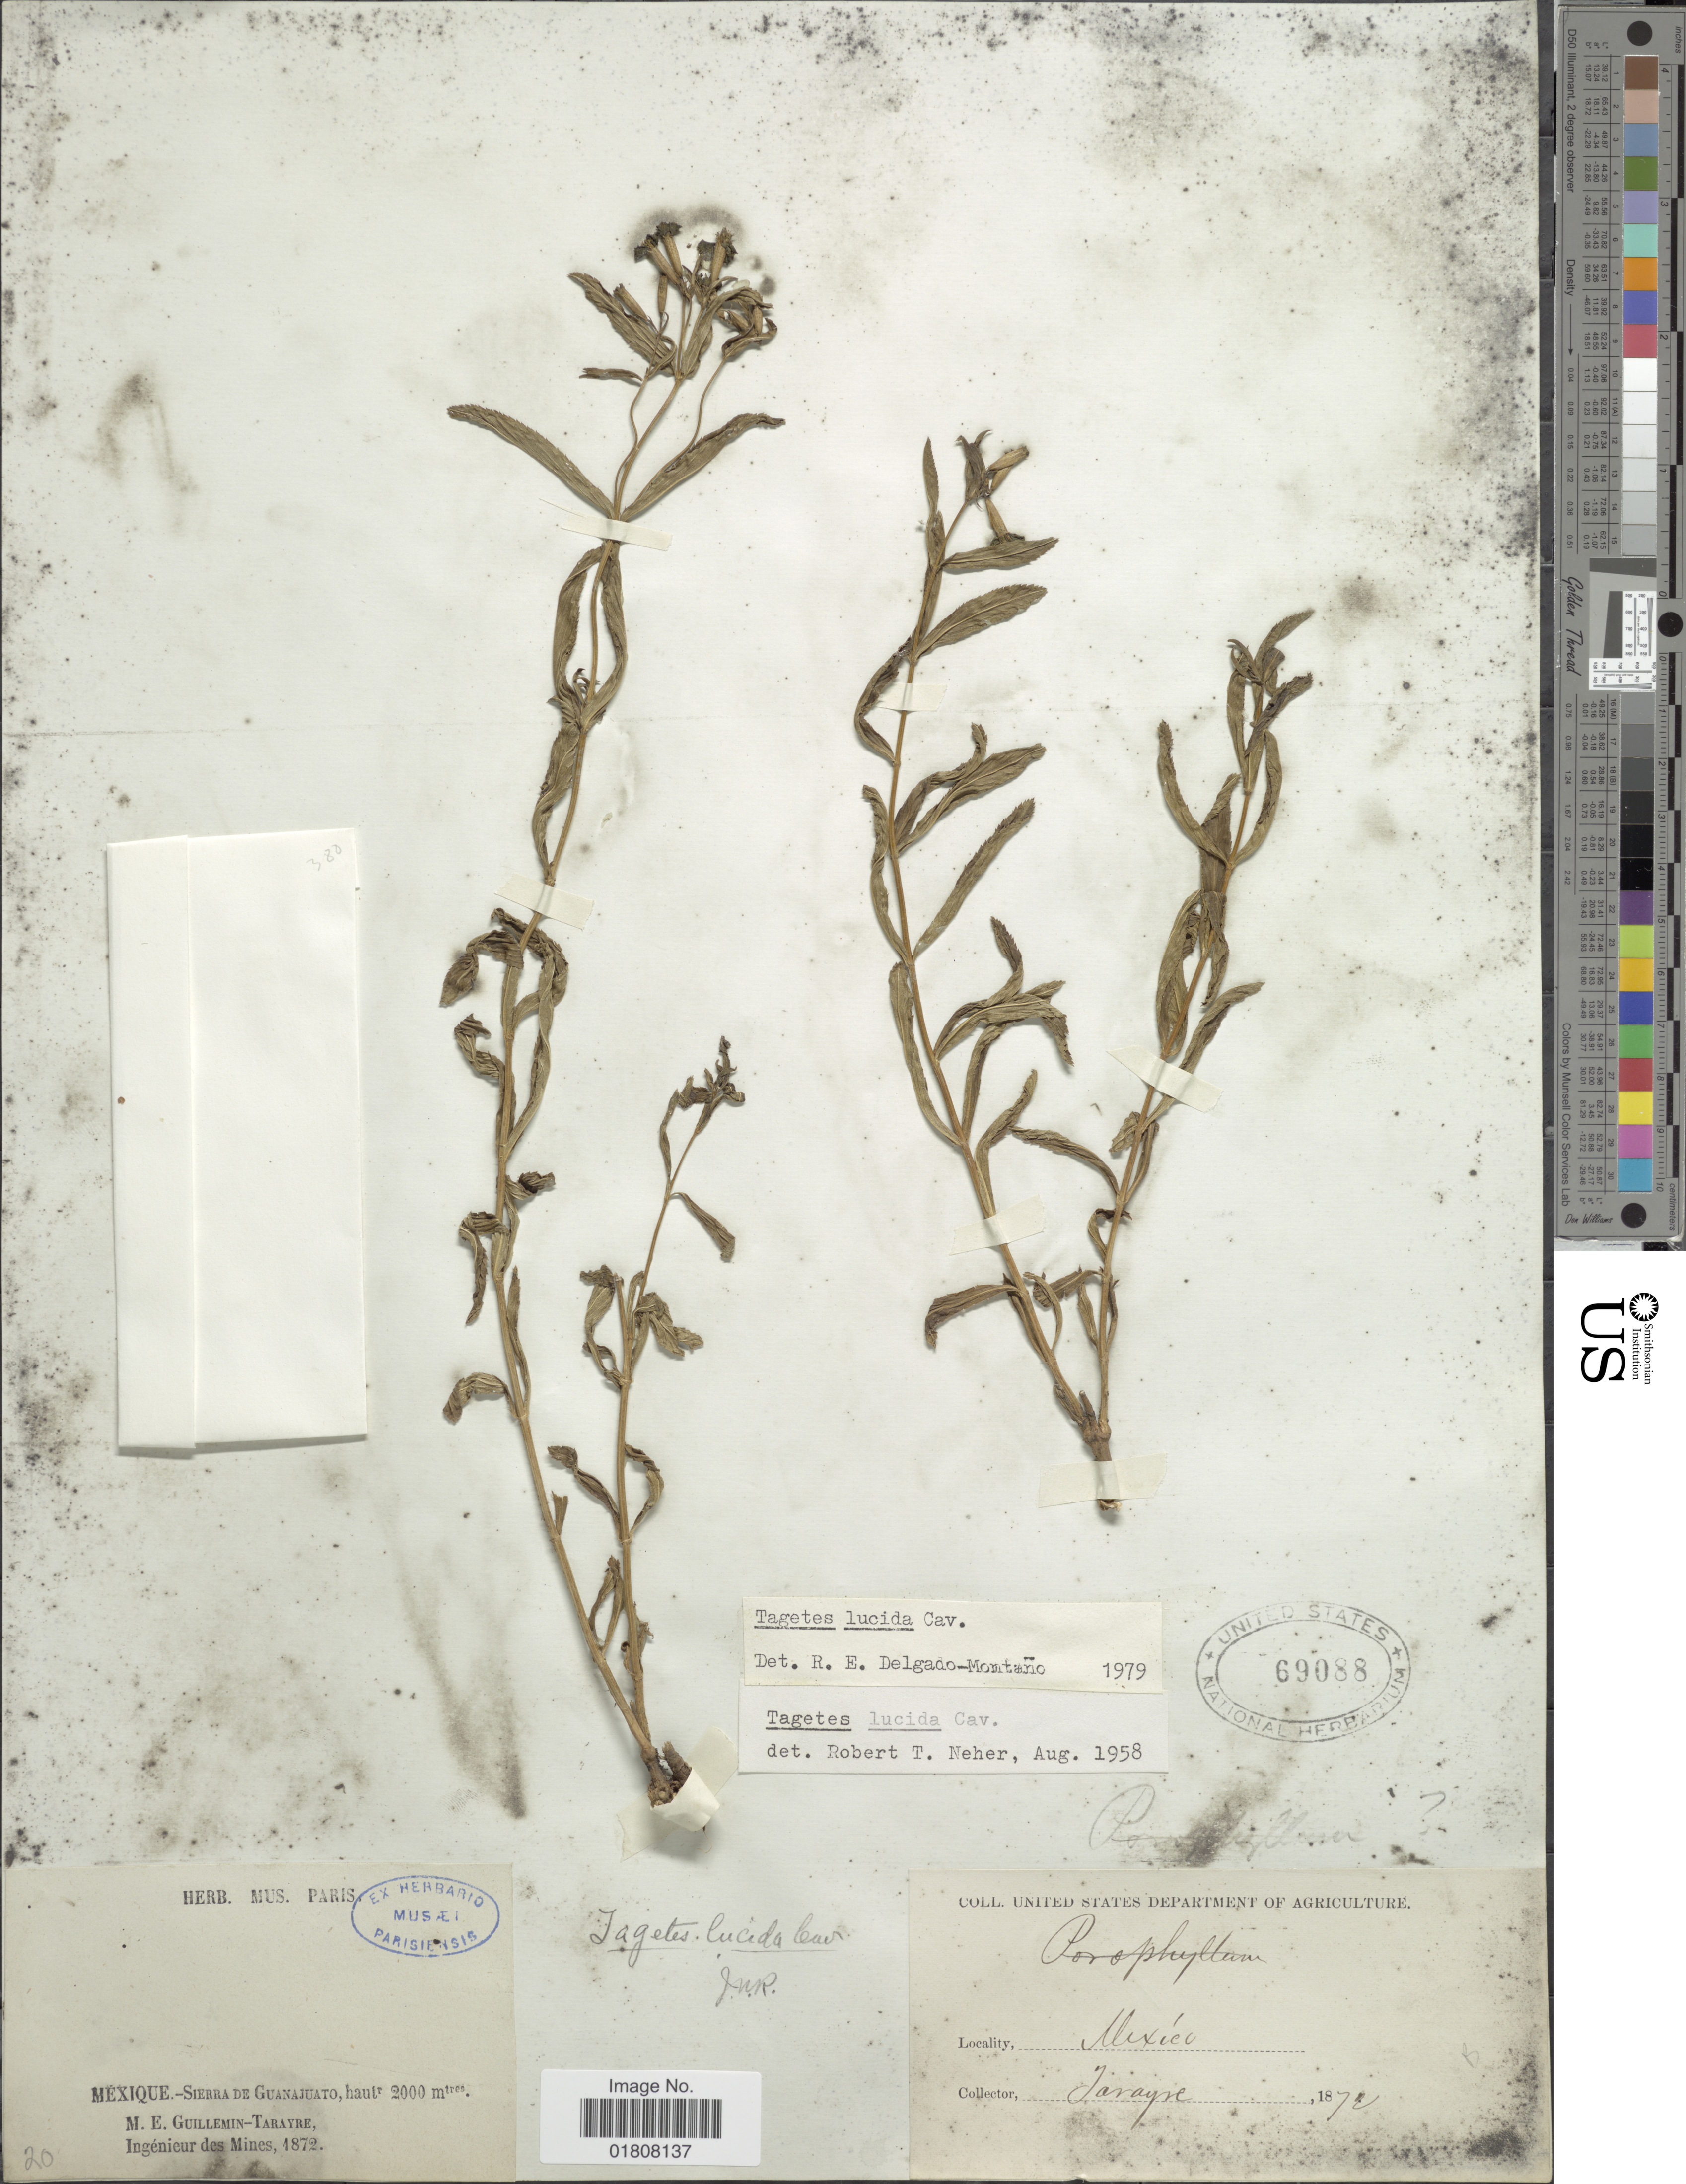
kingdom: Plantae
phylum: Tracheophyta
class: Magnoliopsida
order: Asterales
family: Asteraceae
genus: Tagetes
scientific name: Tagetes lucida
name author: Cav.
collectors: M. E. Guillemin-Taragre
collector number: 20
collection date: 1872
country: Mexico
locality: Sierrade Guanajuato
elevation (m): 2000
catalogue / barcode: US 69088